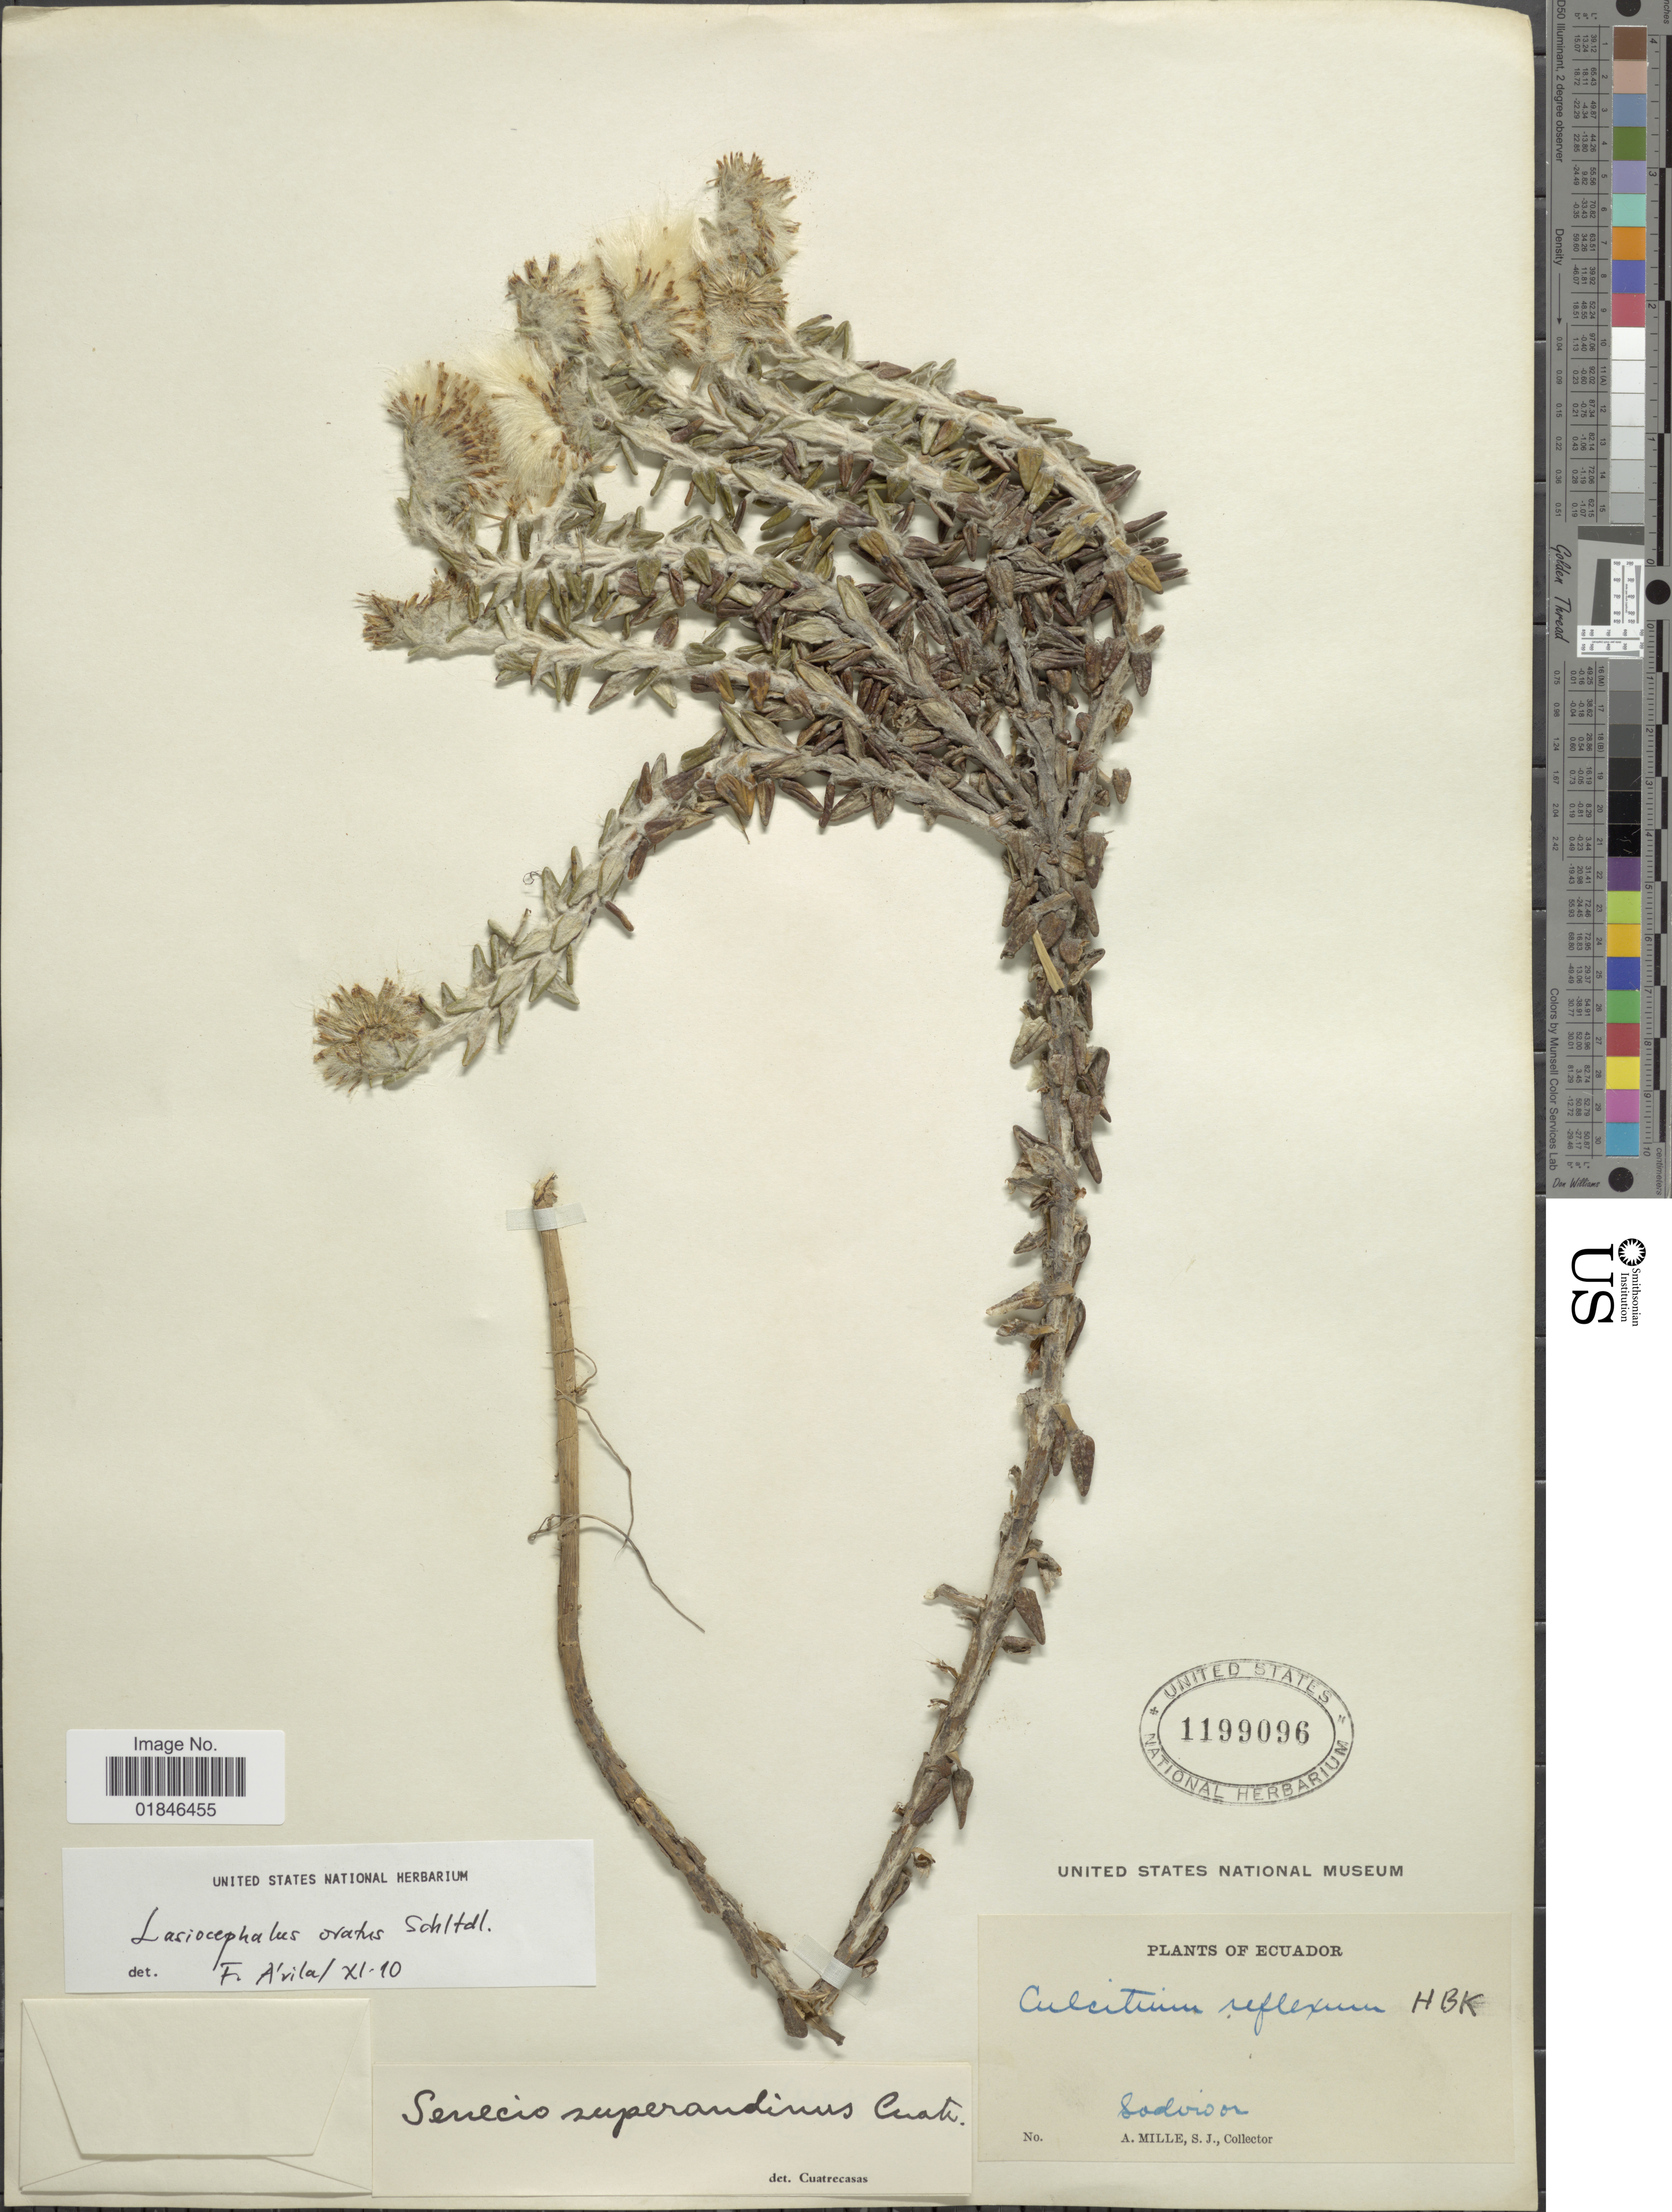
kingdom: Plantae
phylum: Tracheophyta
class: Magnoliopsida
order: Asterales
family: Asteraceae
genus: Senecio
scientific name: Senecio superandinus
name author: Cuatrec.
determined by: Salomon, Luciana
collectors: Sodiro, -- & A. Mille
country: Ecuador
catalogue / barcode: US 1199096